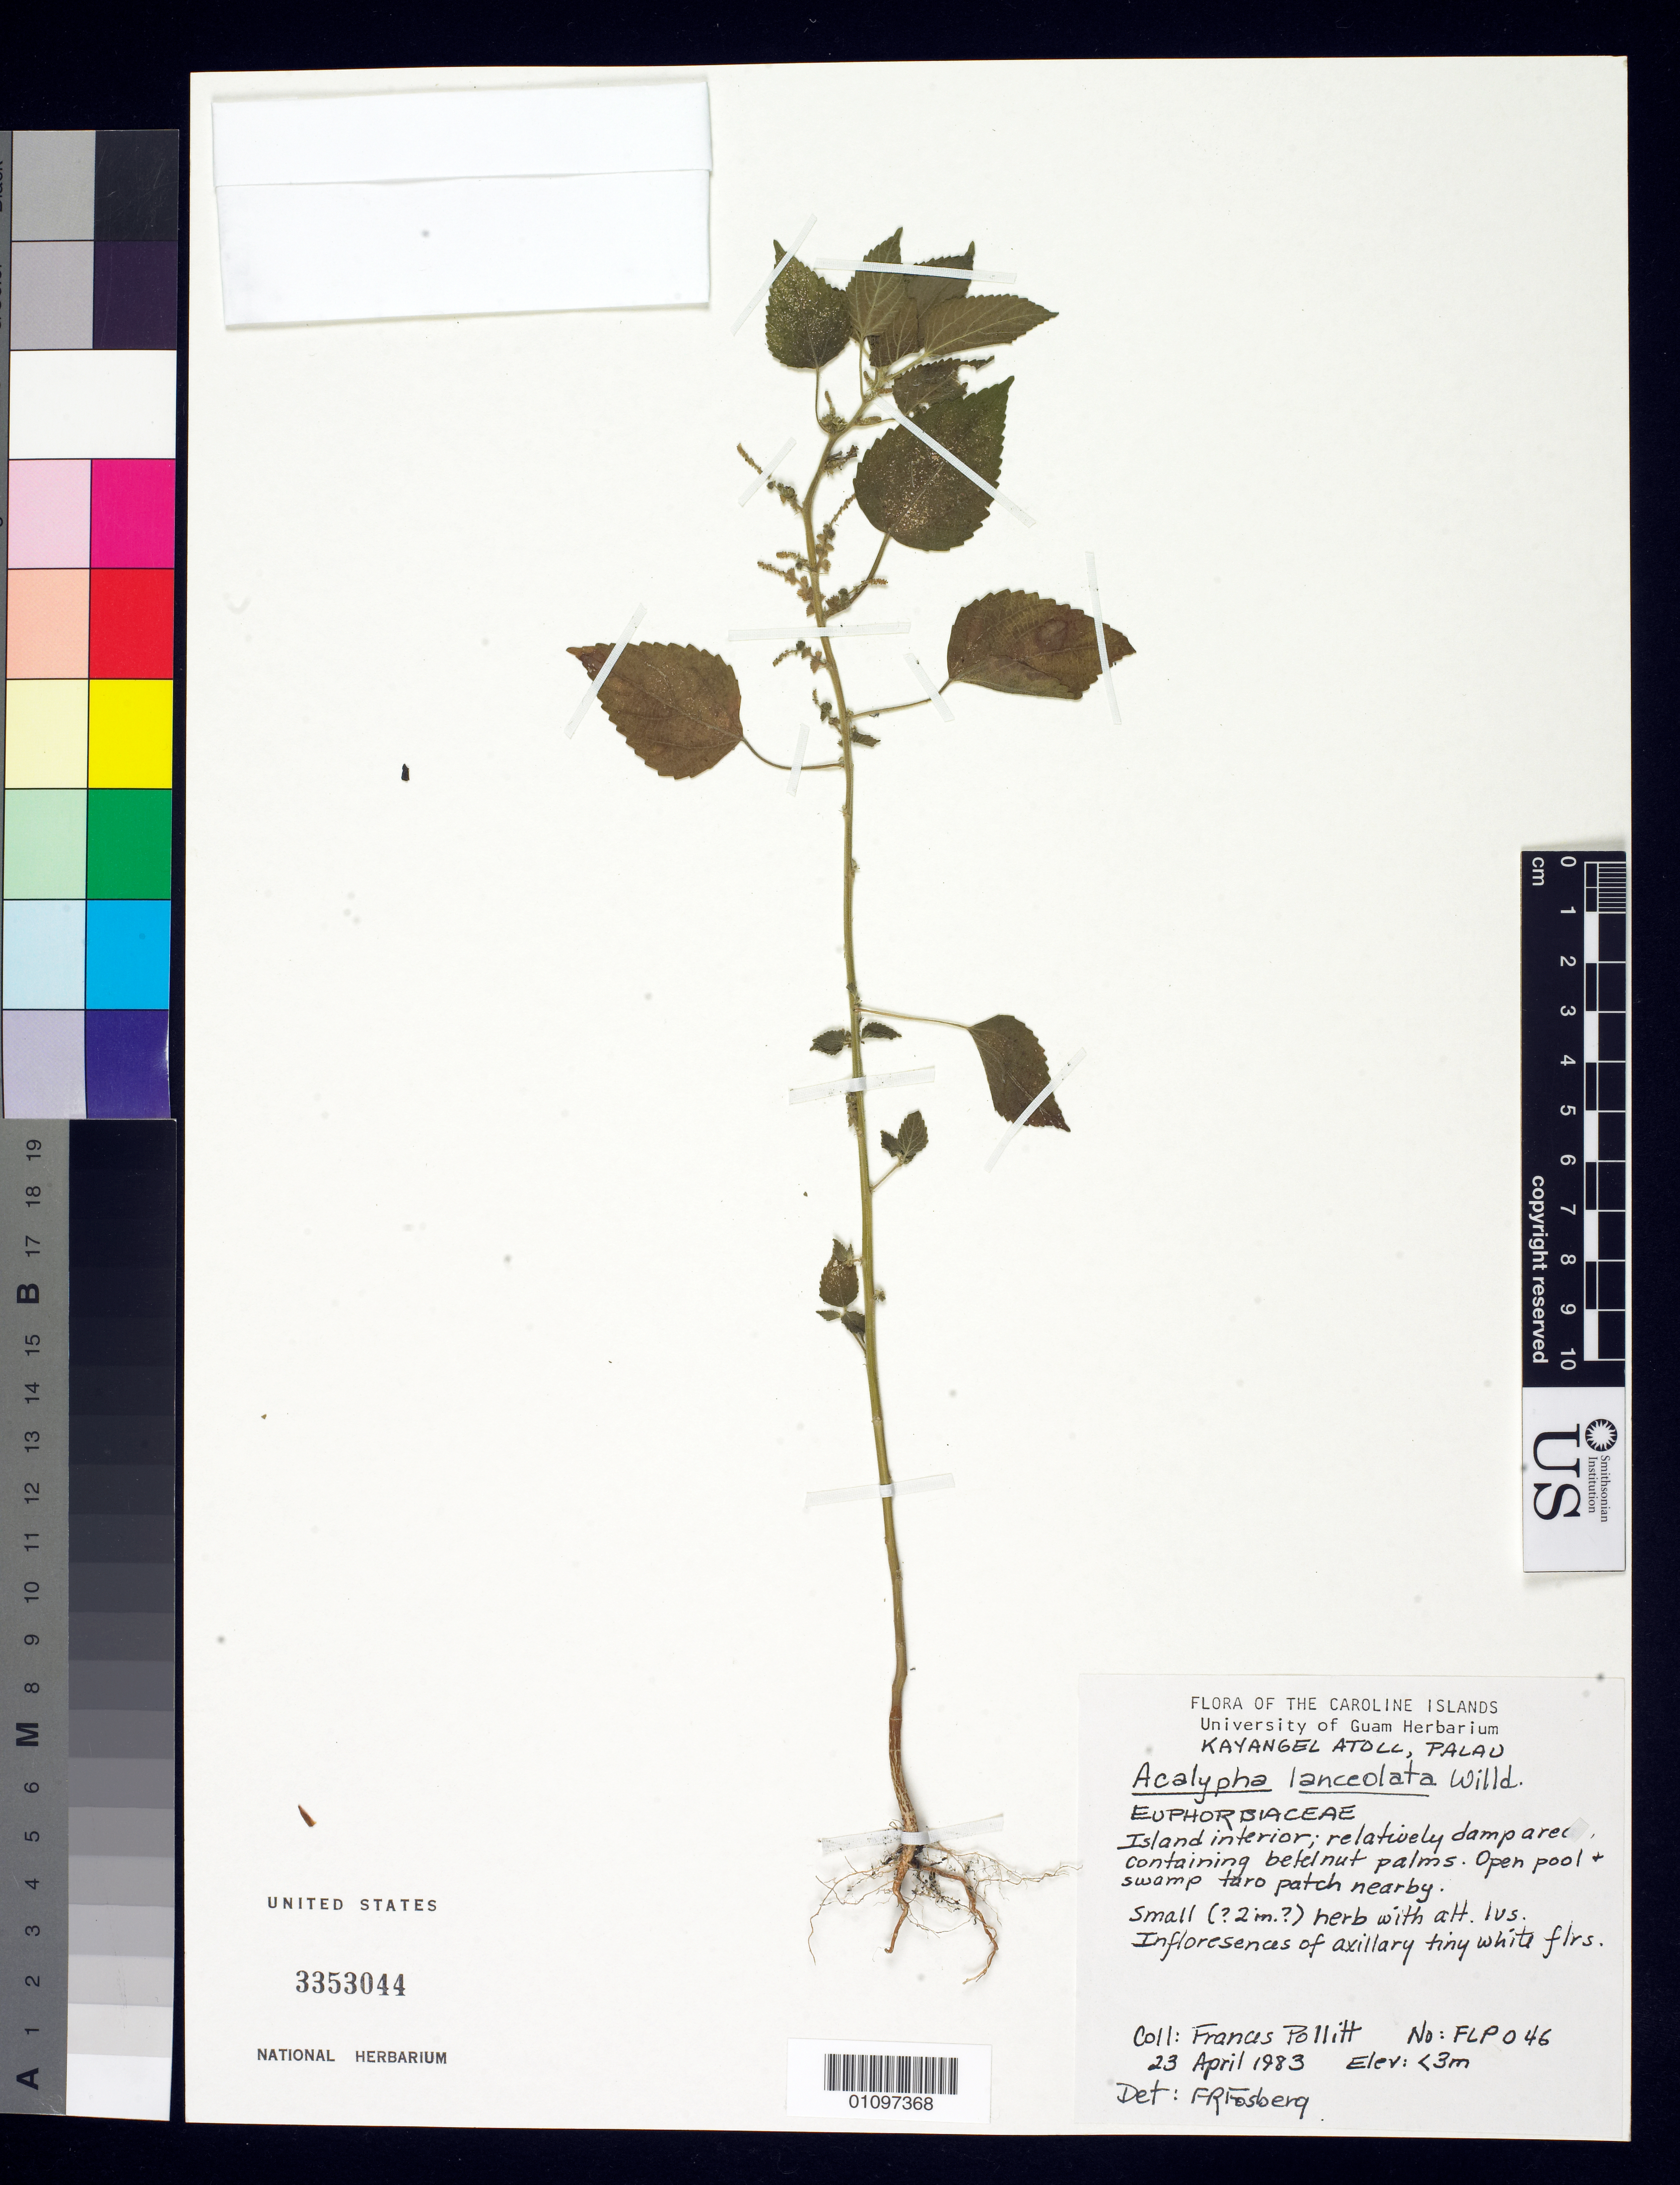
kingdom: Plantae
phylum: Tracheophyta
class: Magnoliopsida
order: Malpighiales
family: Euphorbiaceae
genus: Acalypha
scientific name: Acalypha lanceolata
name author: Willd.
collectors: F. Pollitt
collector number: FLP 046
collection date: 1983-04-23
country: Palau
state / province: Kayangel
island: Ngcheangel [Kayangel] Atoll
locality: Island interior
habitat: Open pool + swamp taro patch nearby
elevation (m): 3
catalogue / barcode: US 3353044